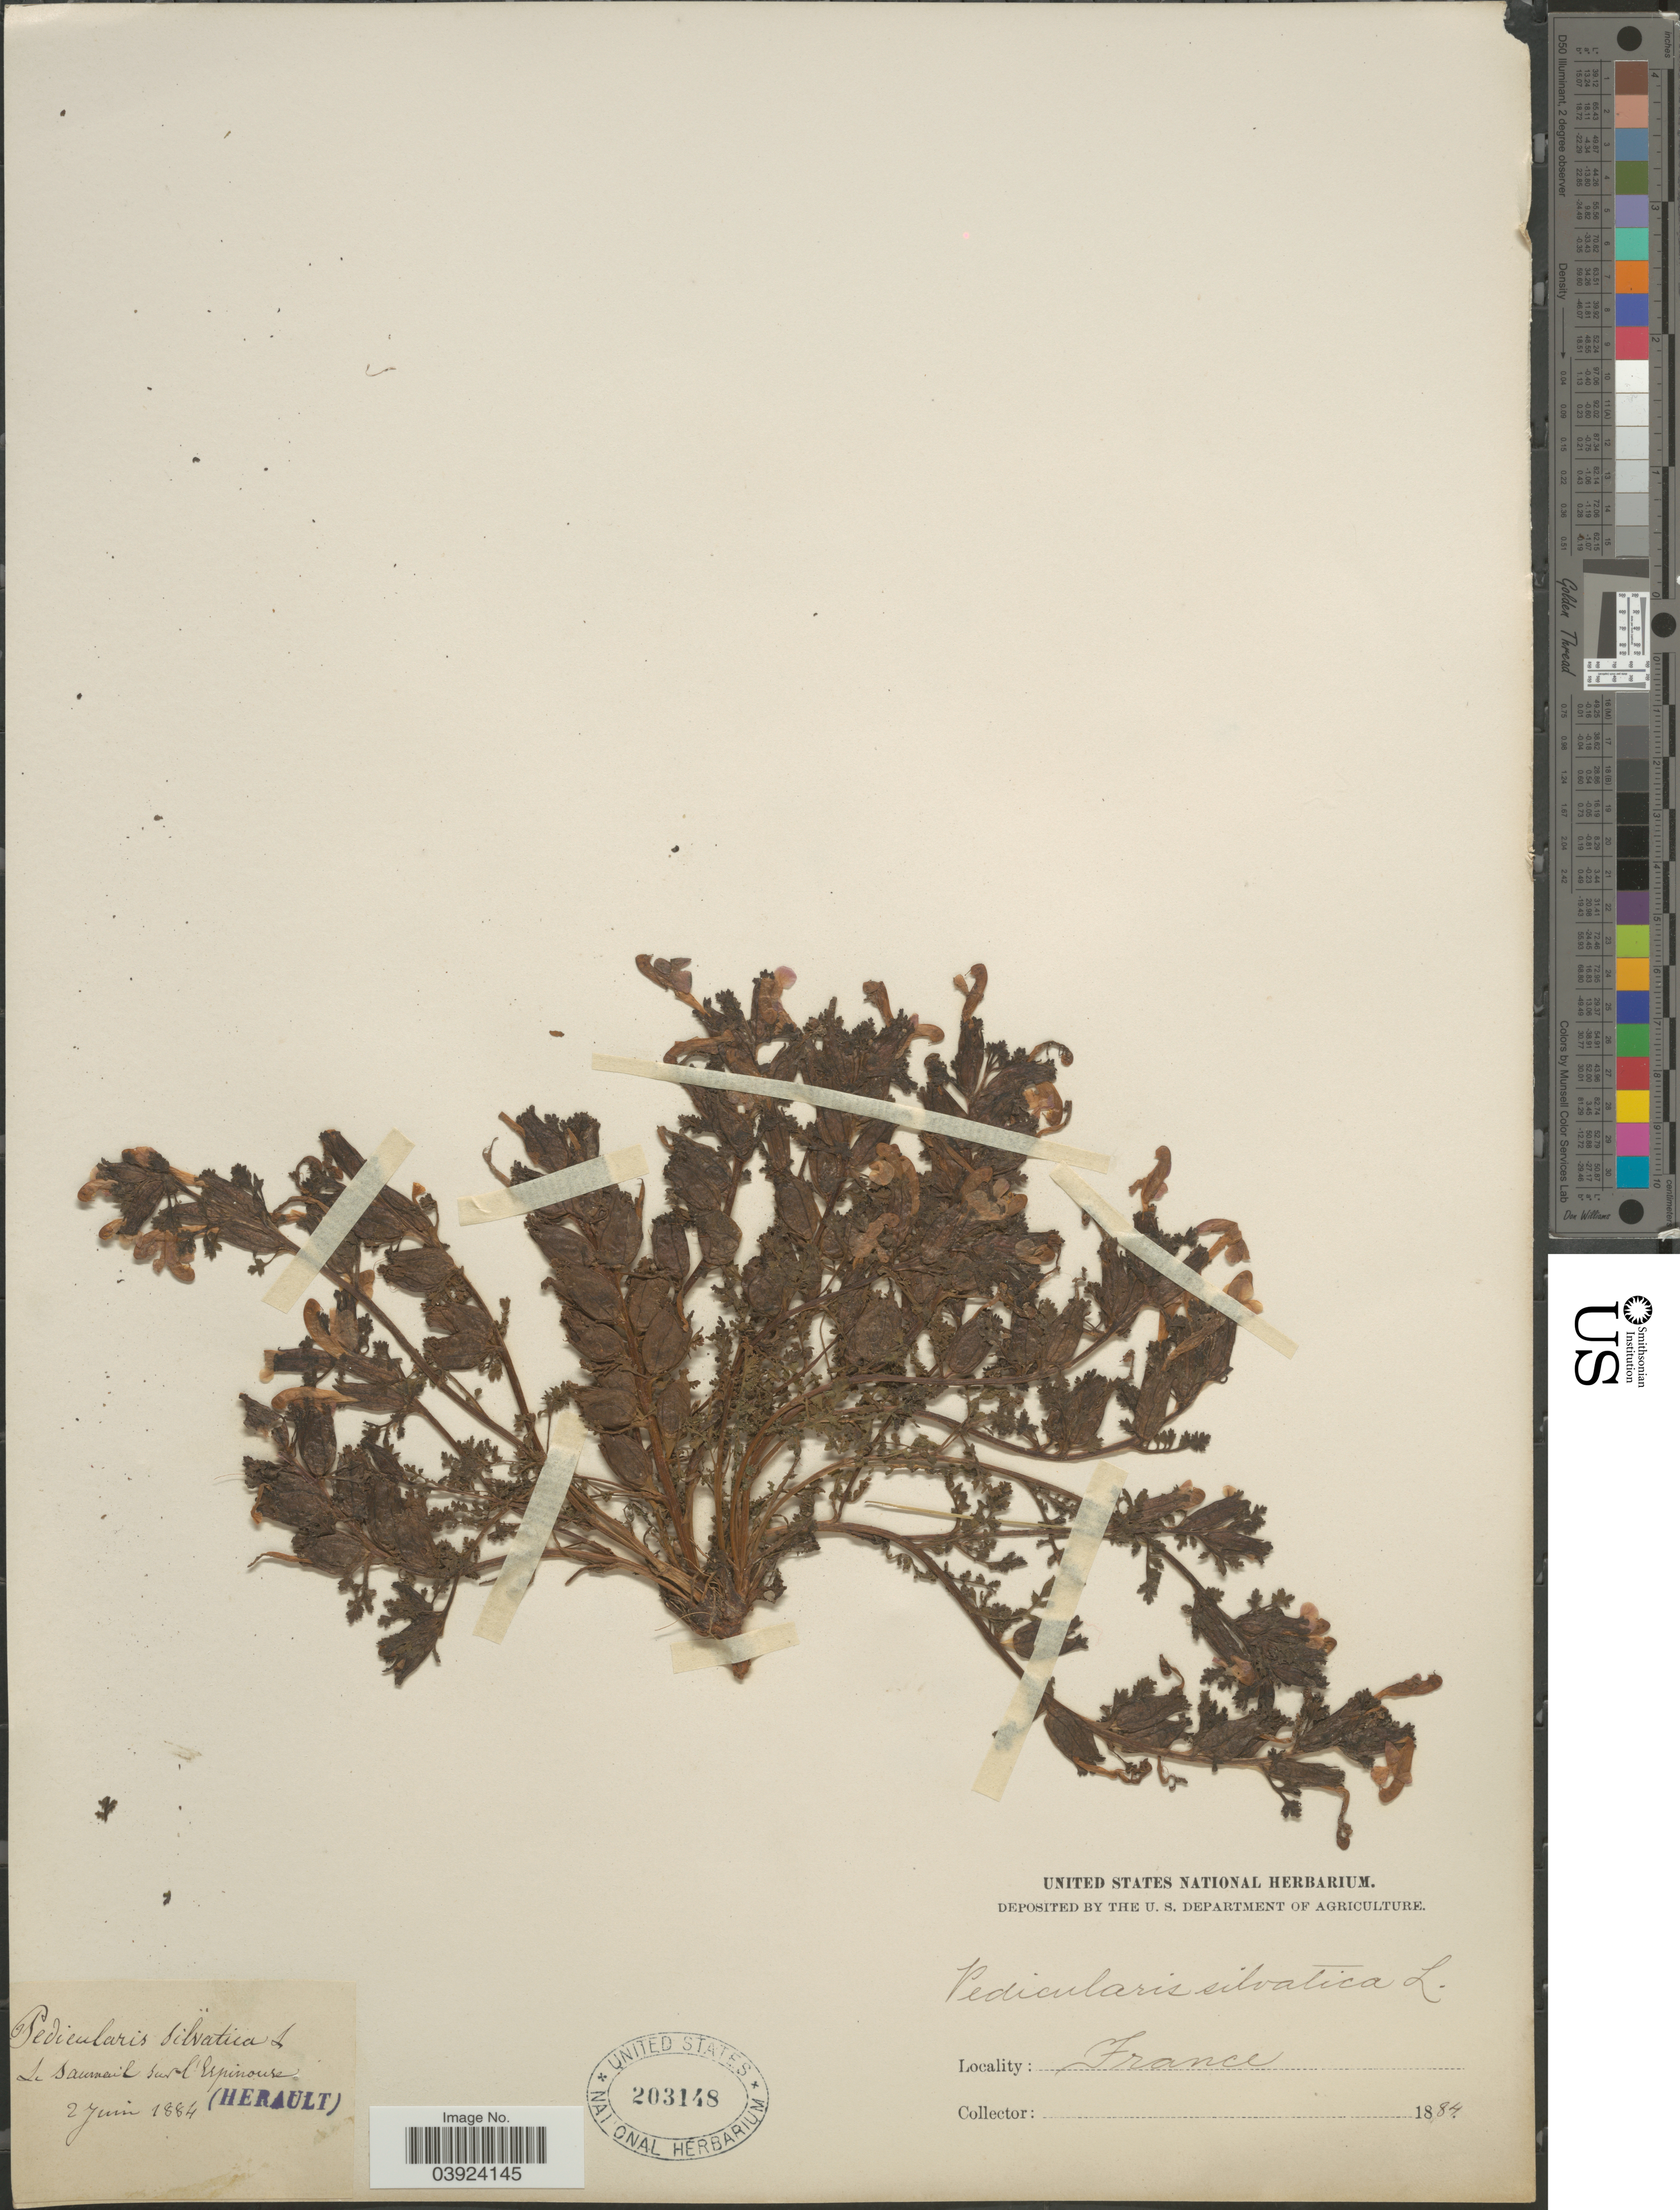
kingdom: Plantae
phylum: Tracheophyta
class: Magnoliopsida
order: Lamiales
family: Orobanchaceae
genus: Pedicularis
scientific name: Pedicularis sylvatica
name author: L.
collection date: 1884-06-02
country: France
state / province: Occitanie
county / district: Hérault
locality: Le Saurnieul sur l'Espinouse (Herault).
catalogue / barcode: US 203148